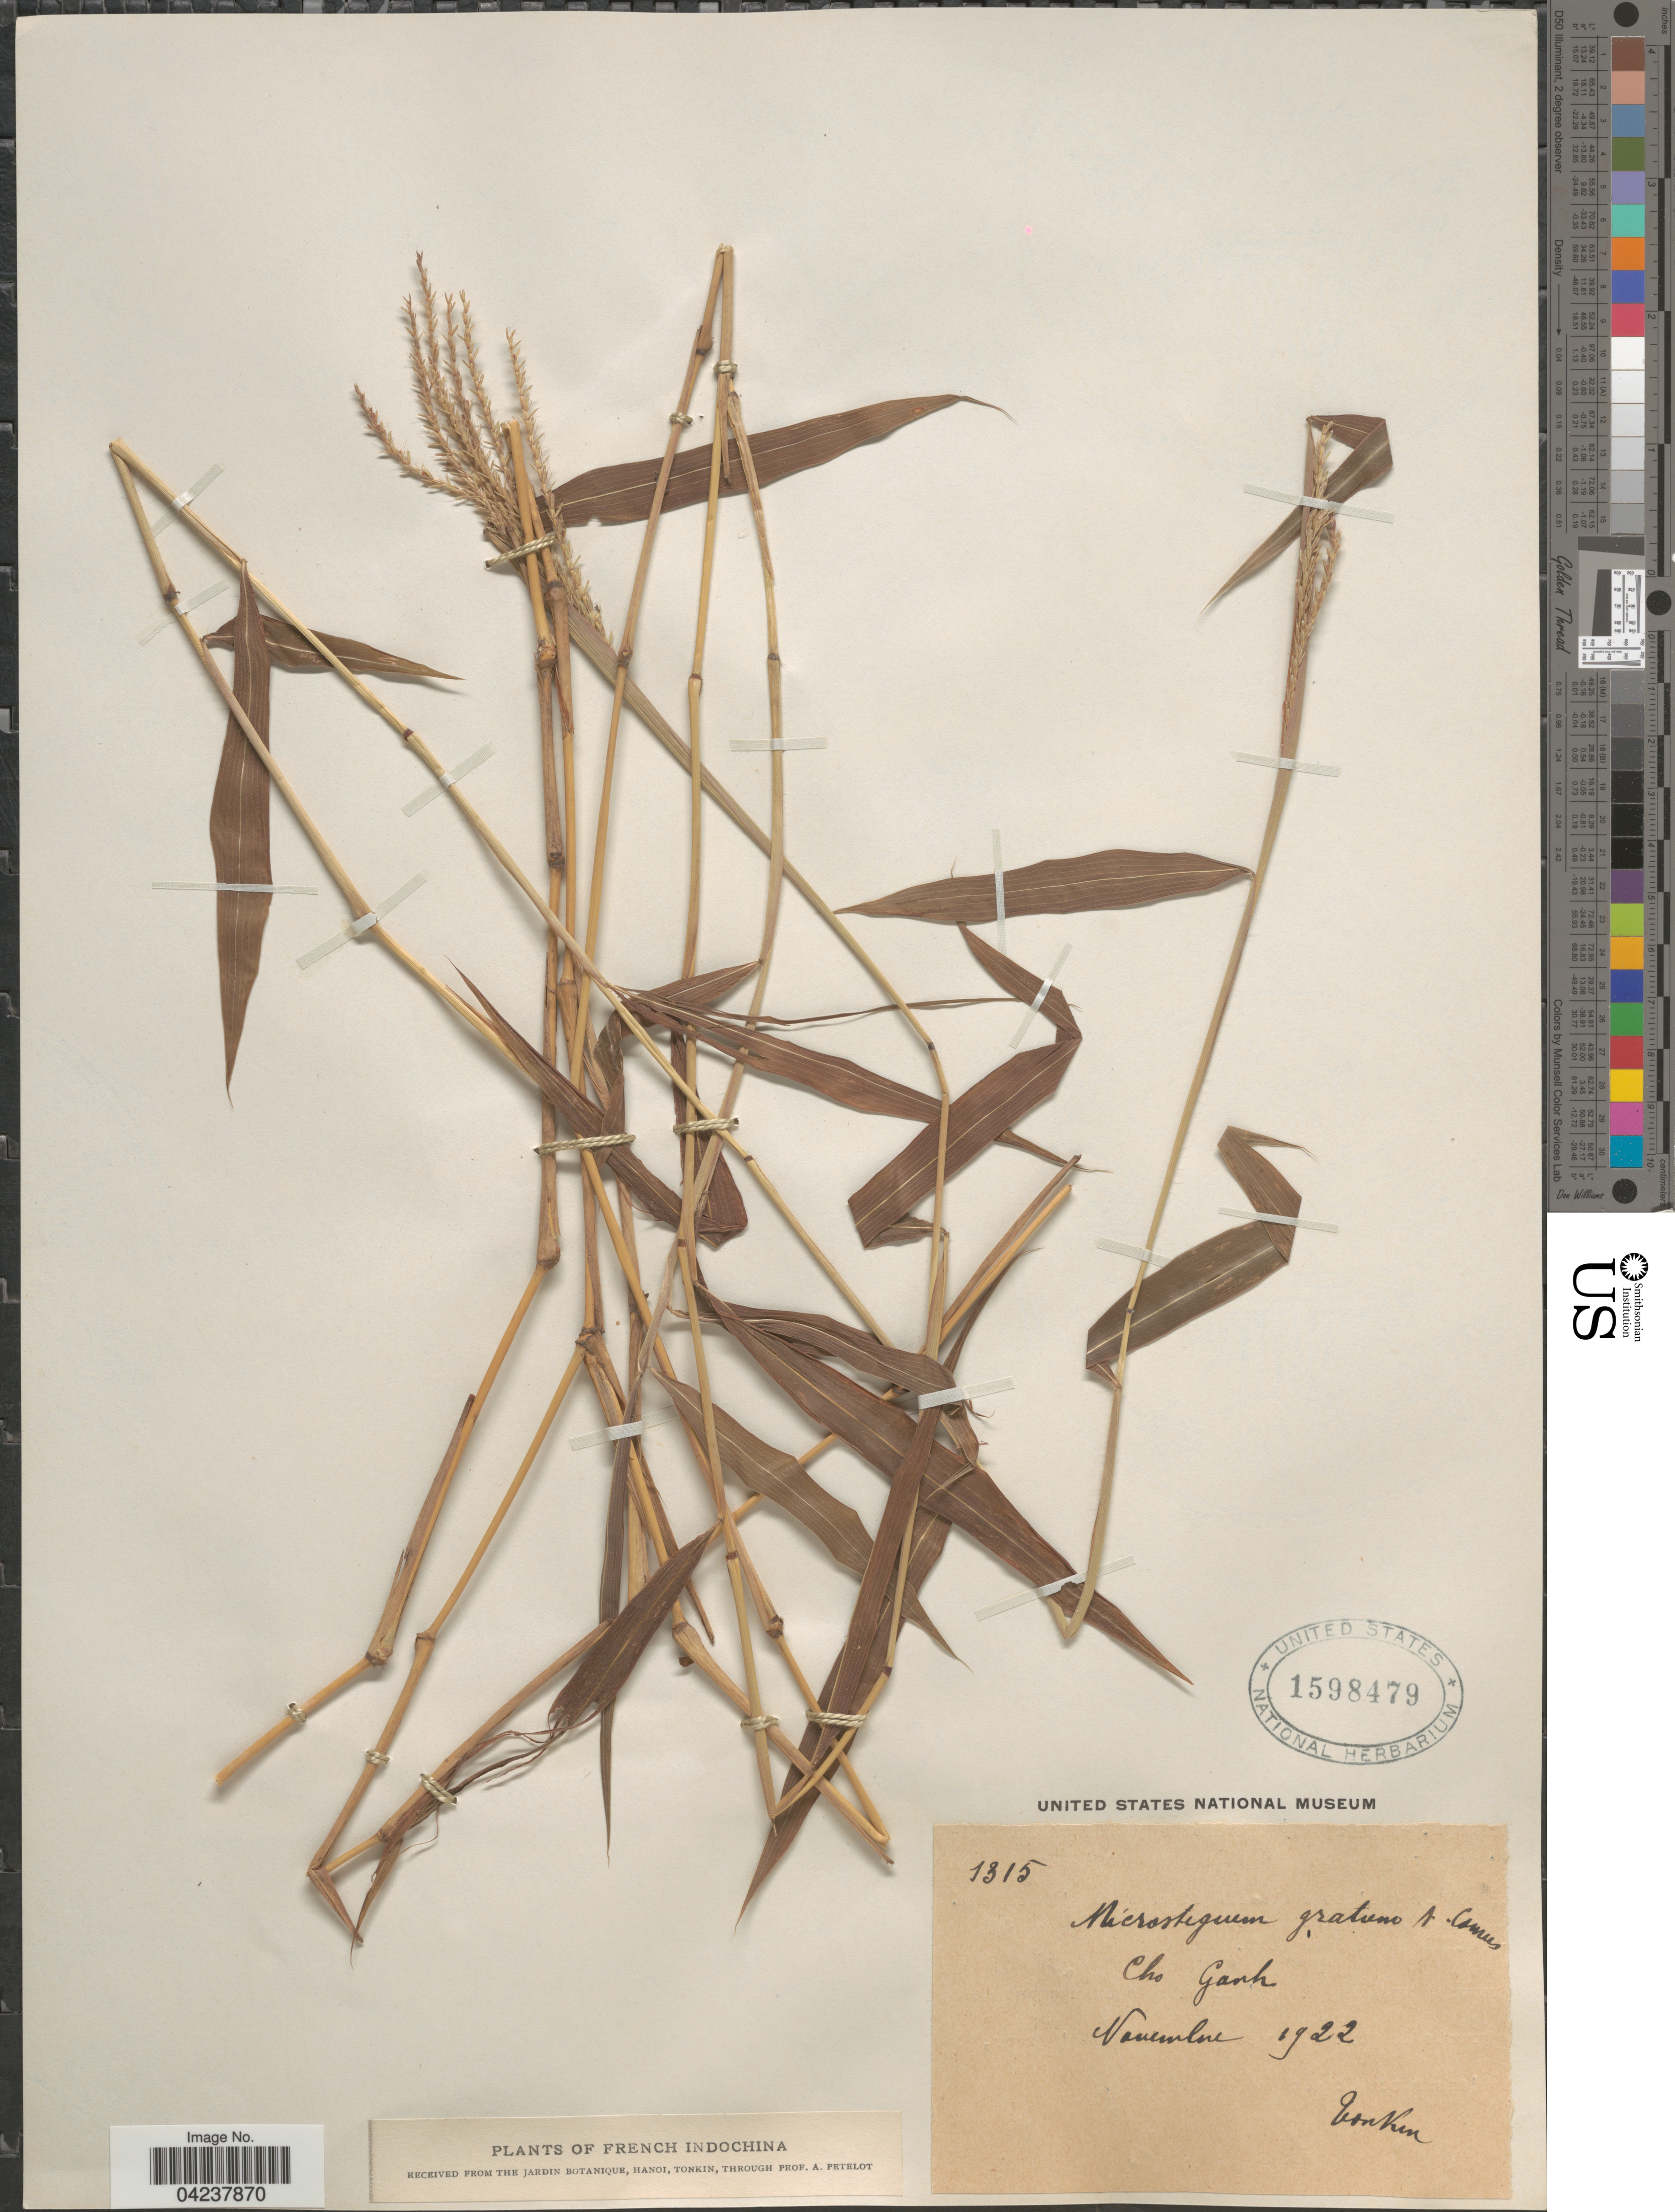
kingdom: Plantae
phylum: Tracheophyta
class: Liliopsida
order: Poales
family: Poaceae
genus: Microstegium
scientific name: Microstegium fasciculatum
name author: (L.) Henr.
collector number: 1315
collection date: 1922-11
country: Vietnam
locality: French Indochina. Cho Ganh. Tonkin.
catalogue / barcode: US 1598479